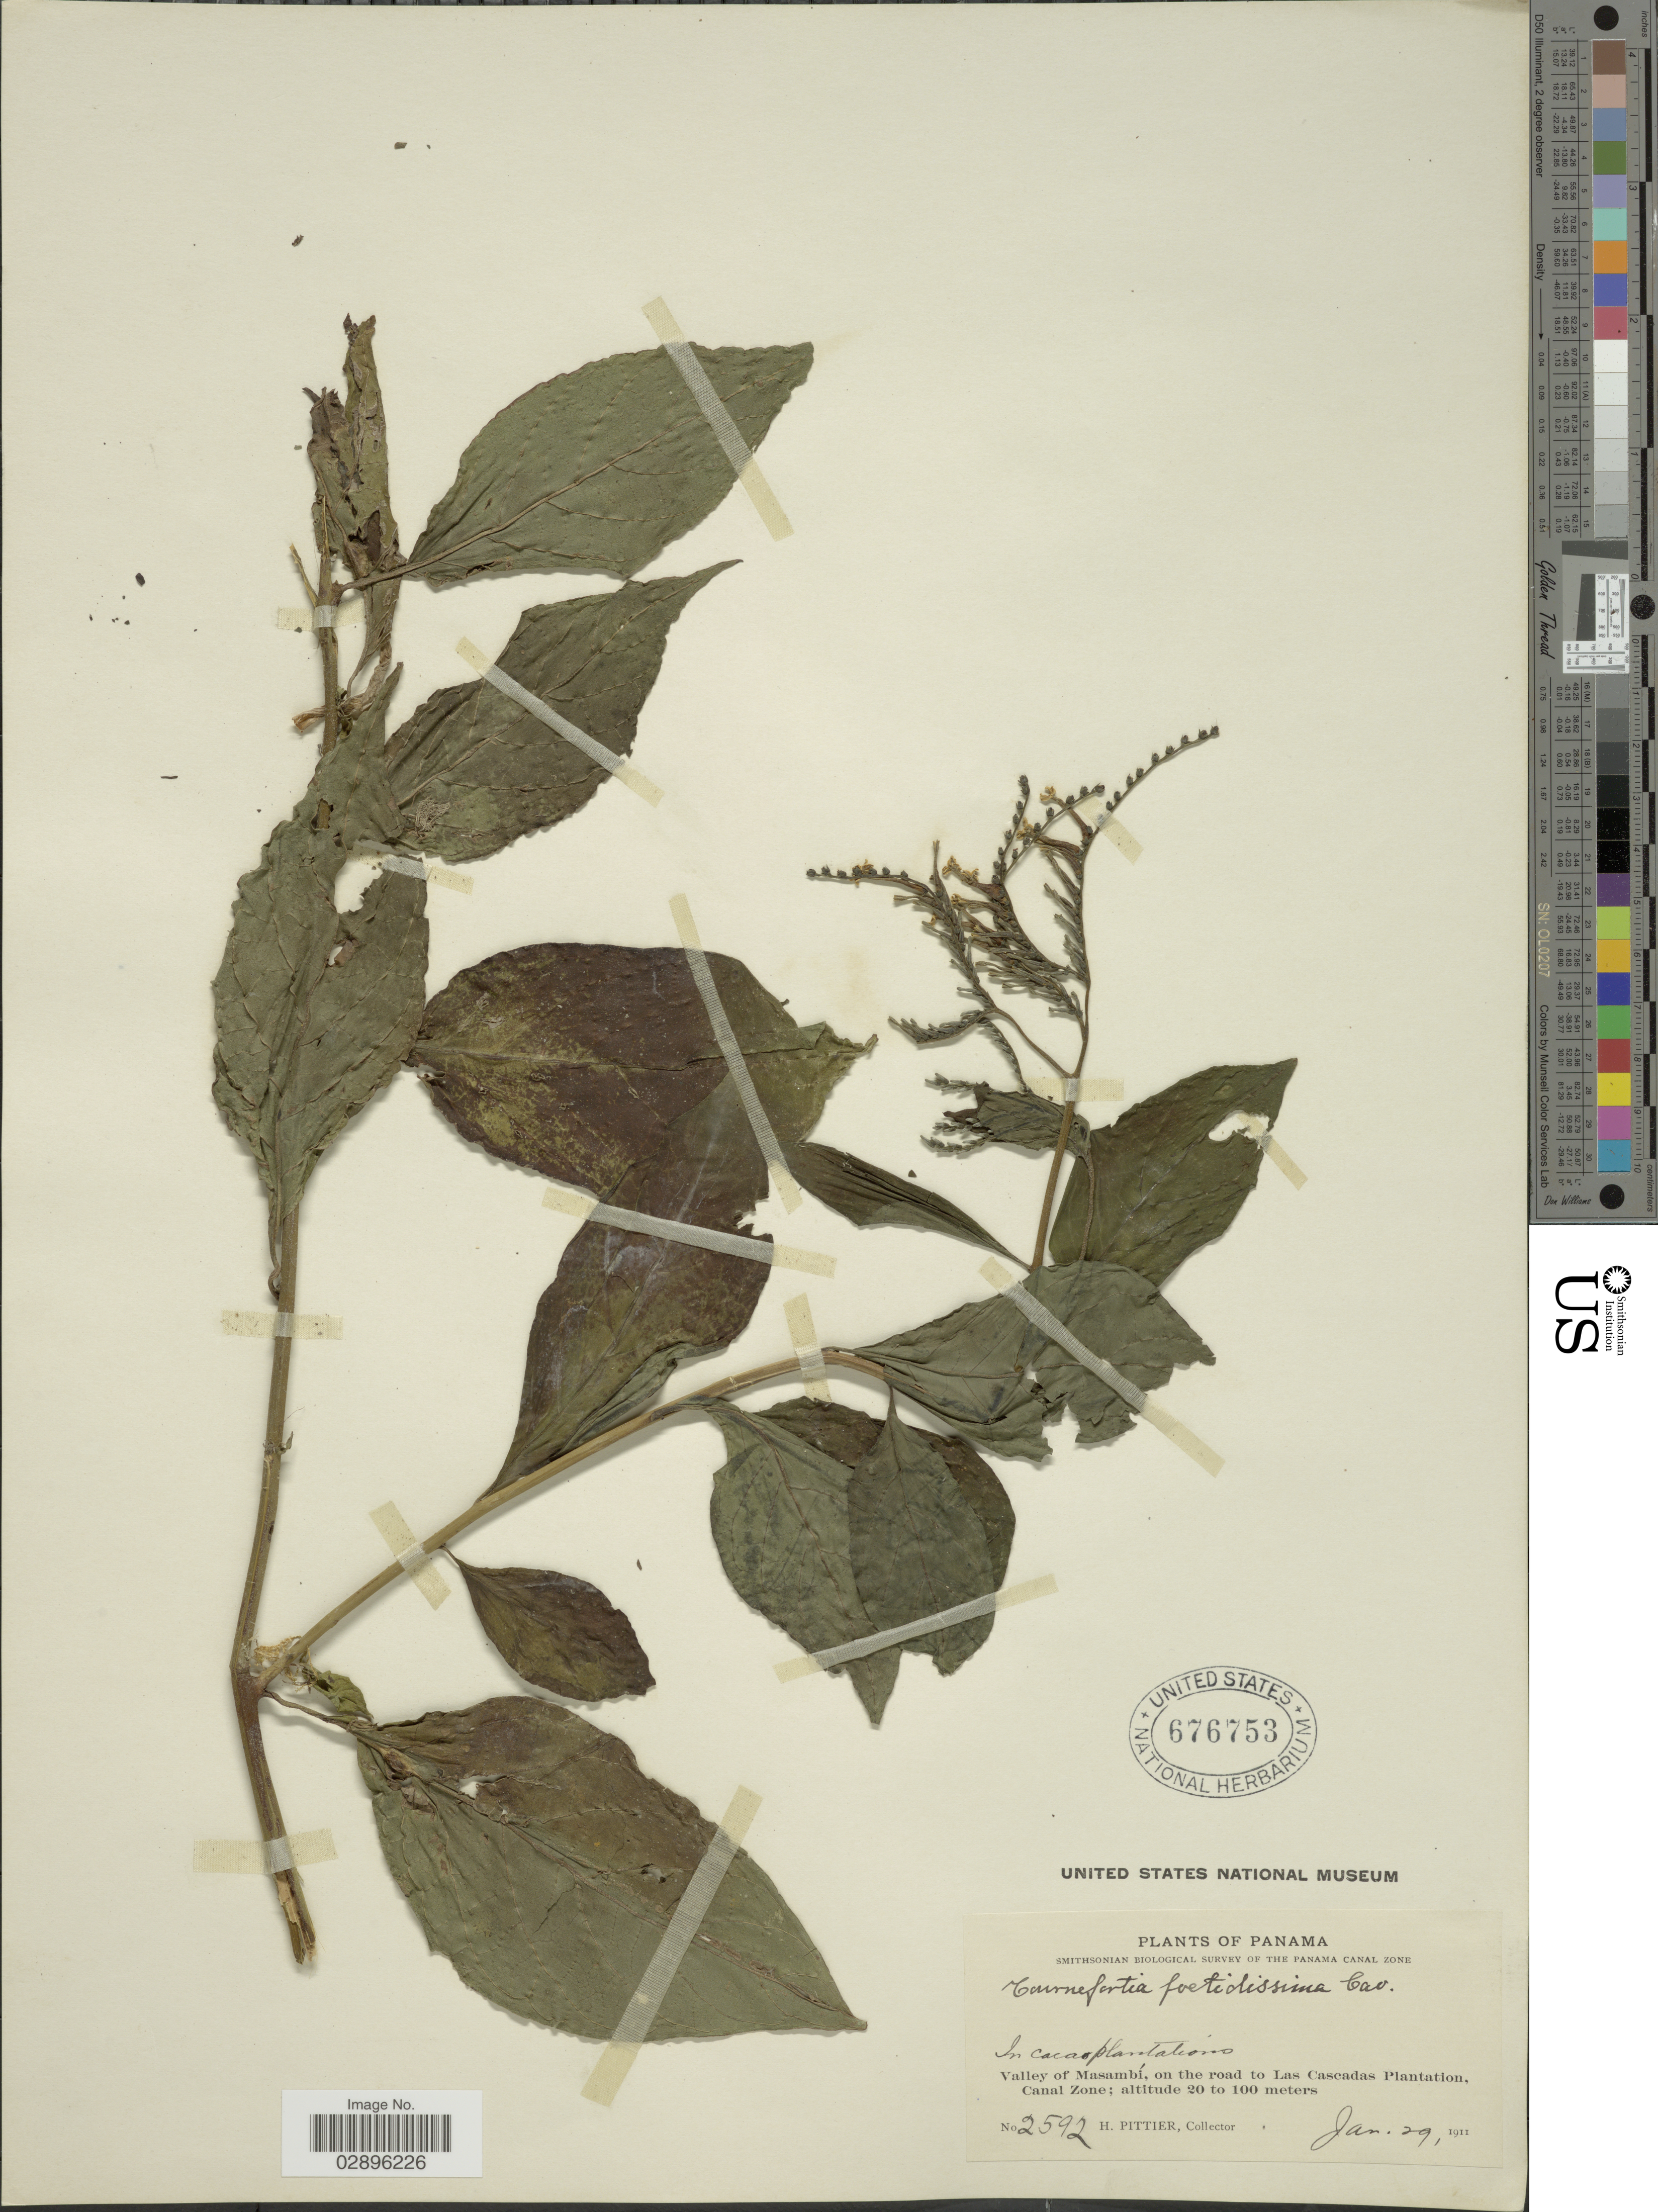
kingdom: Plantae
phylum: Tracheophyta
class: Magnoliopsida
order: Boraginales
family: Heliotropiaceae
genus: Tournefortia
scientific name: Tournefortia angustiflora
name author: Ruiz & Pav.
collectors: H. F. Pittier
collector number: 2592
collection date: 1911-01-29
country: Panama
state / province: Colón / Panamá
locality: Valley of Masambí, on the road to Las Cascadas Plantation, Canal Zone.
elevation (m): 20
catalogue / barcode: US 676753